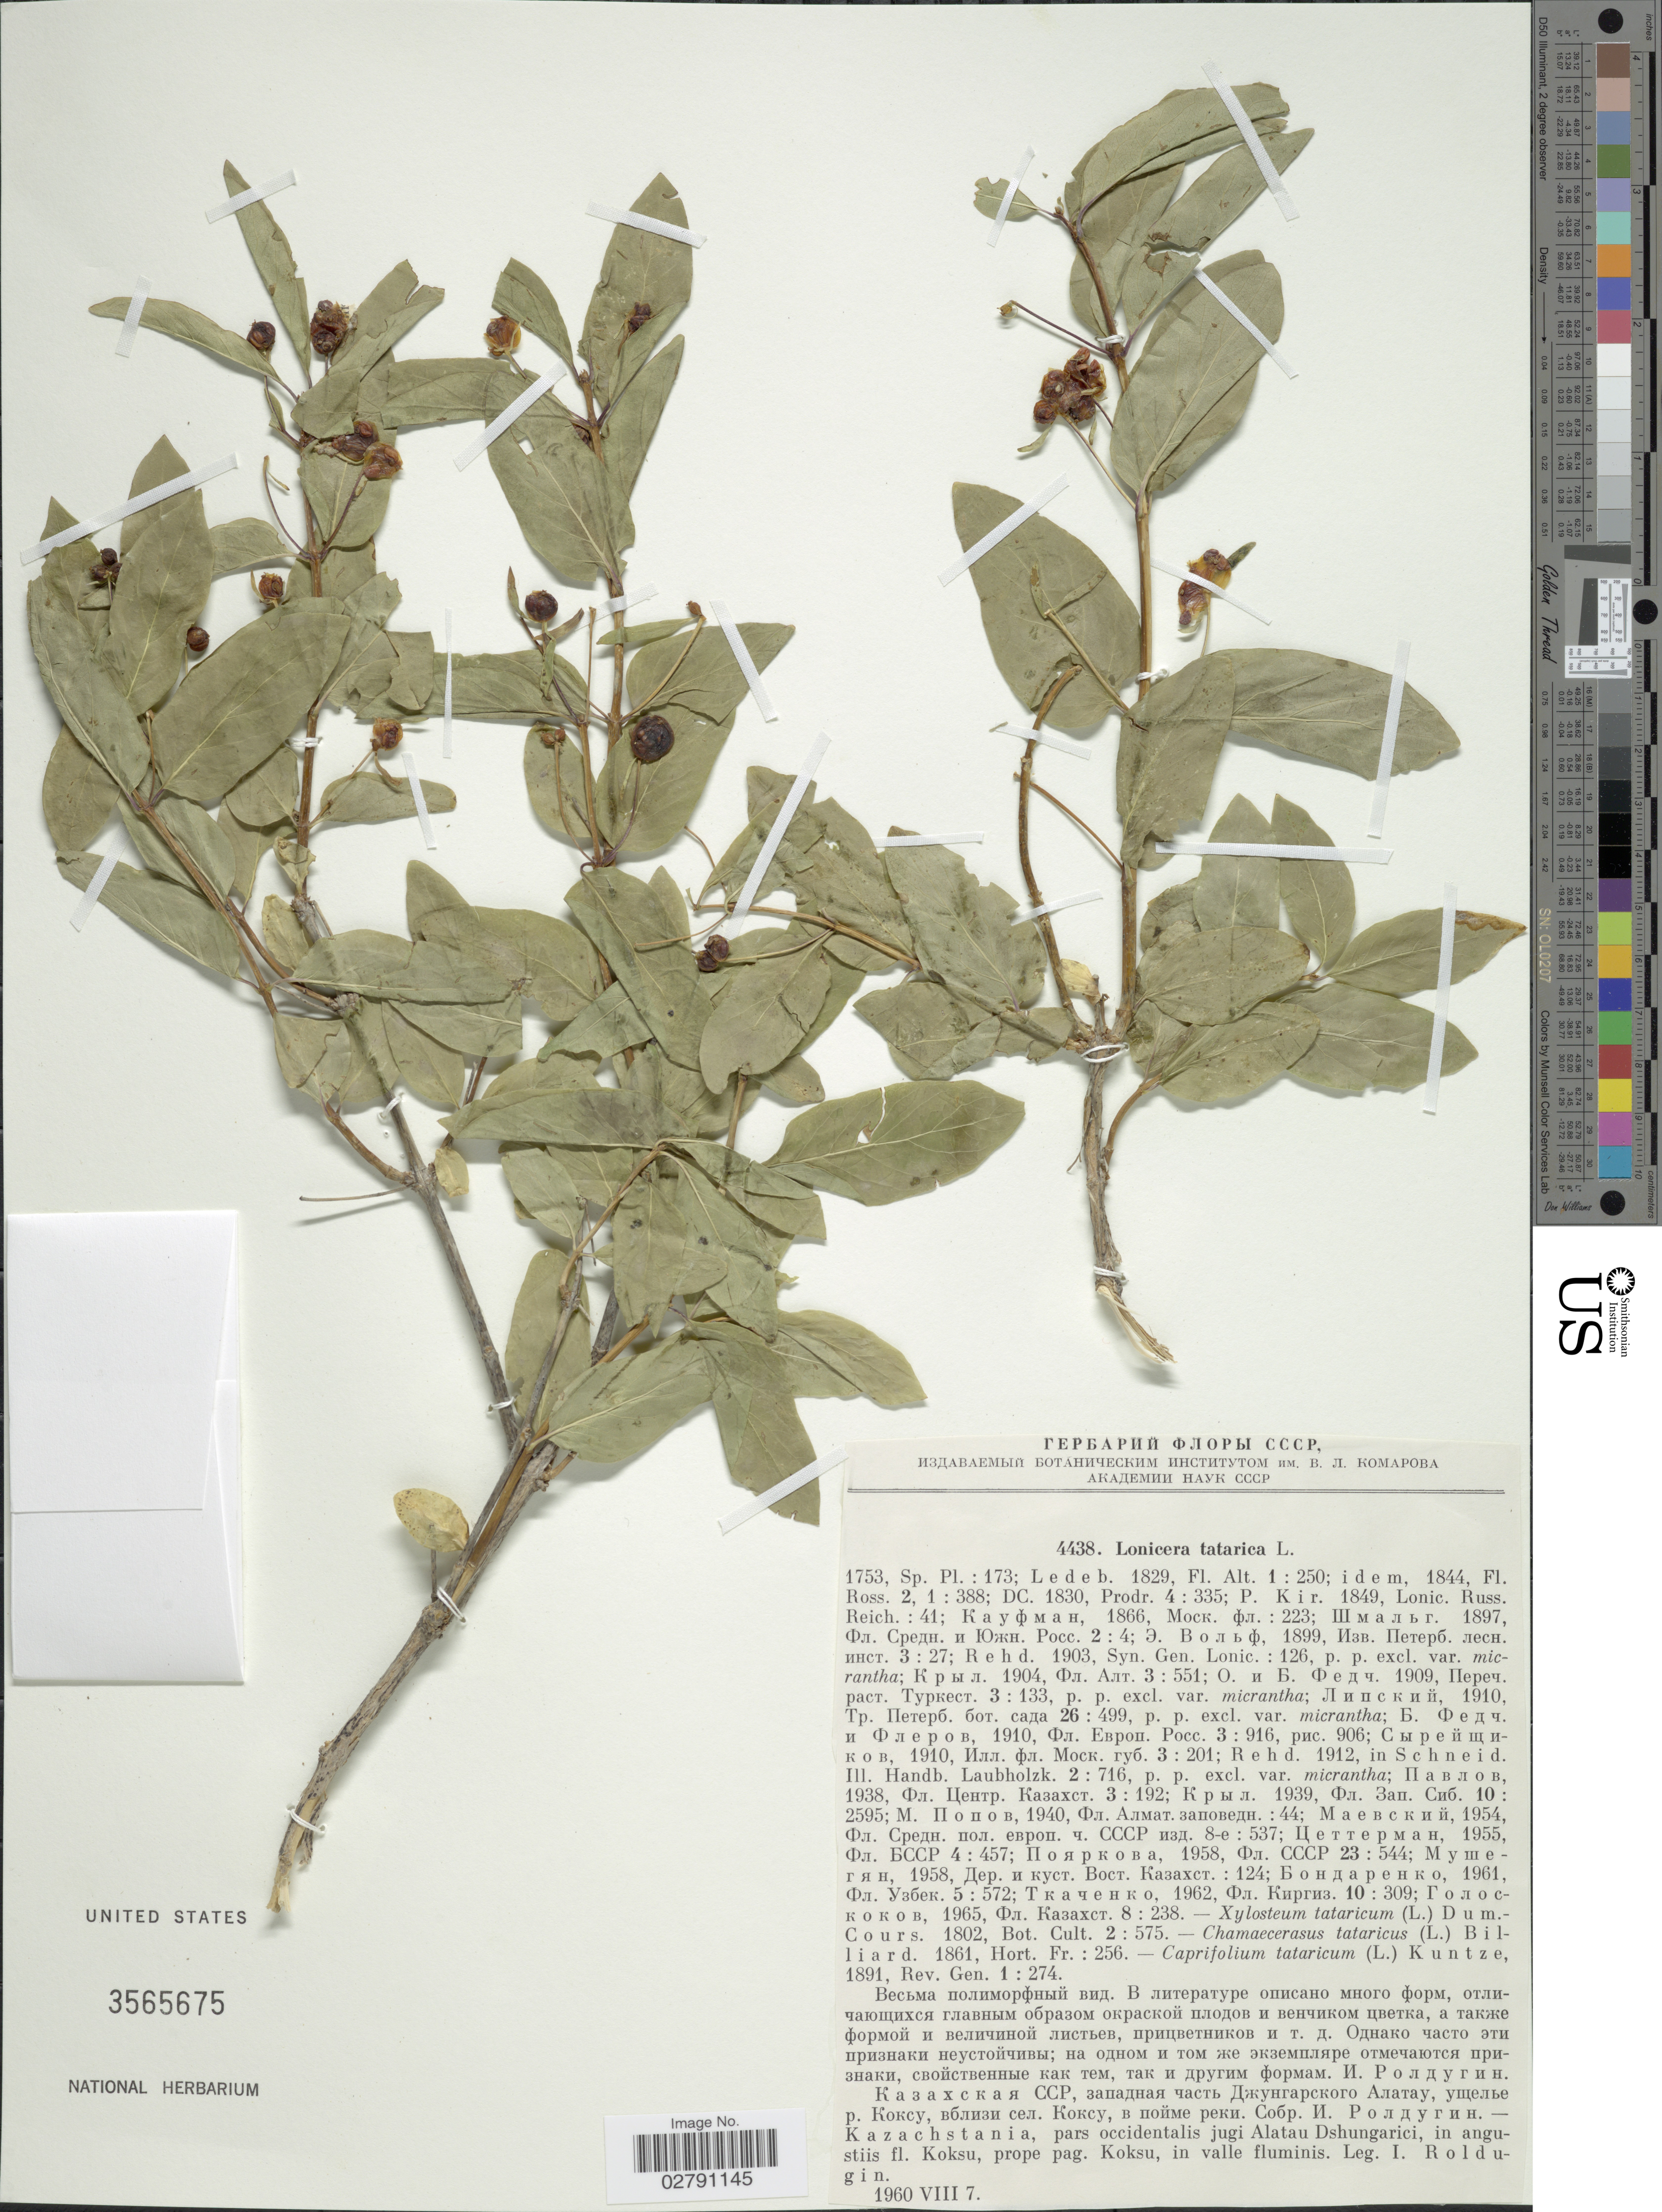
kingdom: Plantae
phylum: Tracheophyta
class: Magnoliopsida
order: Dipsacales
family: Caprifoliaceae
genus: Lonicera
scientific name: Lonicera tatarica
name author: L.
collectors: I. Roldugin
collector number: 4438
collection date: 1960-08-07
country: Kazakhstan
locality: Kazachstania, pars occidentalis jugi Alatau Dshungarici, in angustiis fl. Koksu, prope pag. Koksu, in valle fluminis.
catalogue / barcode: US 3565675